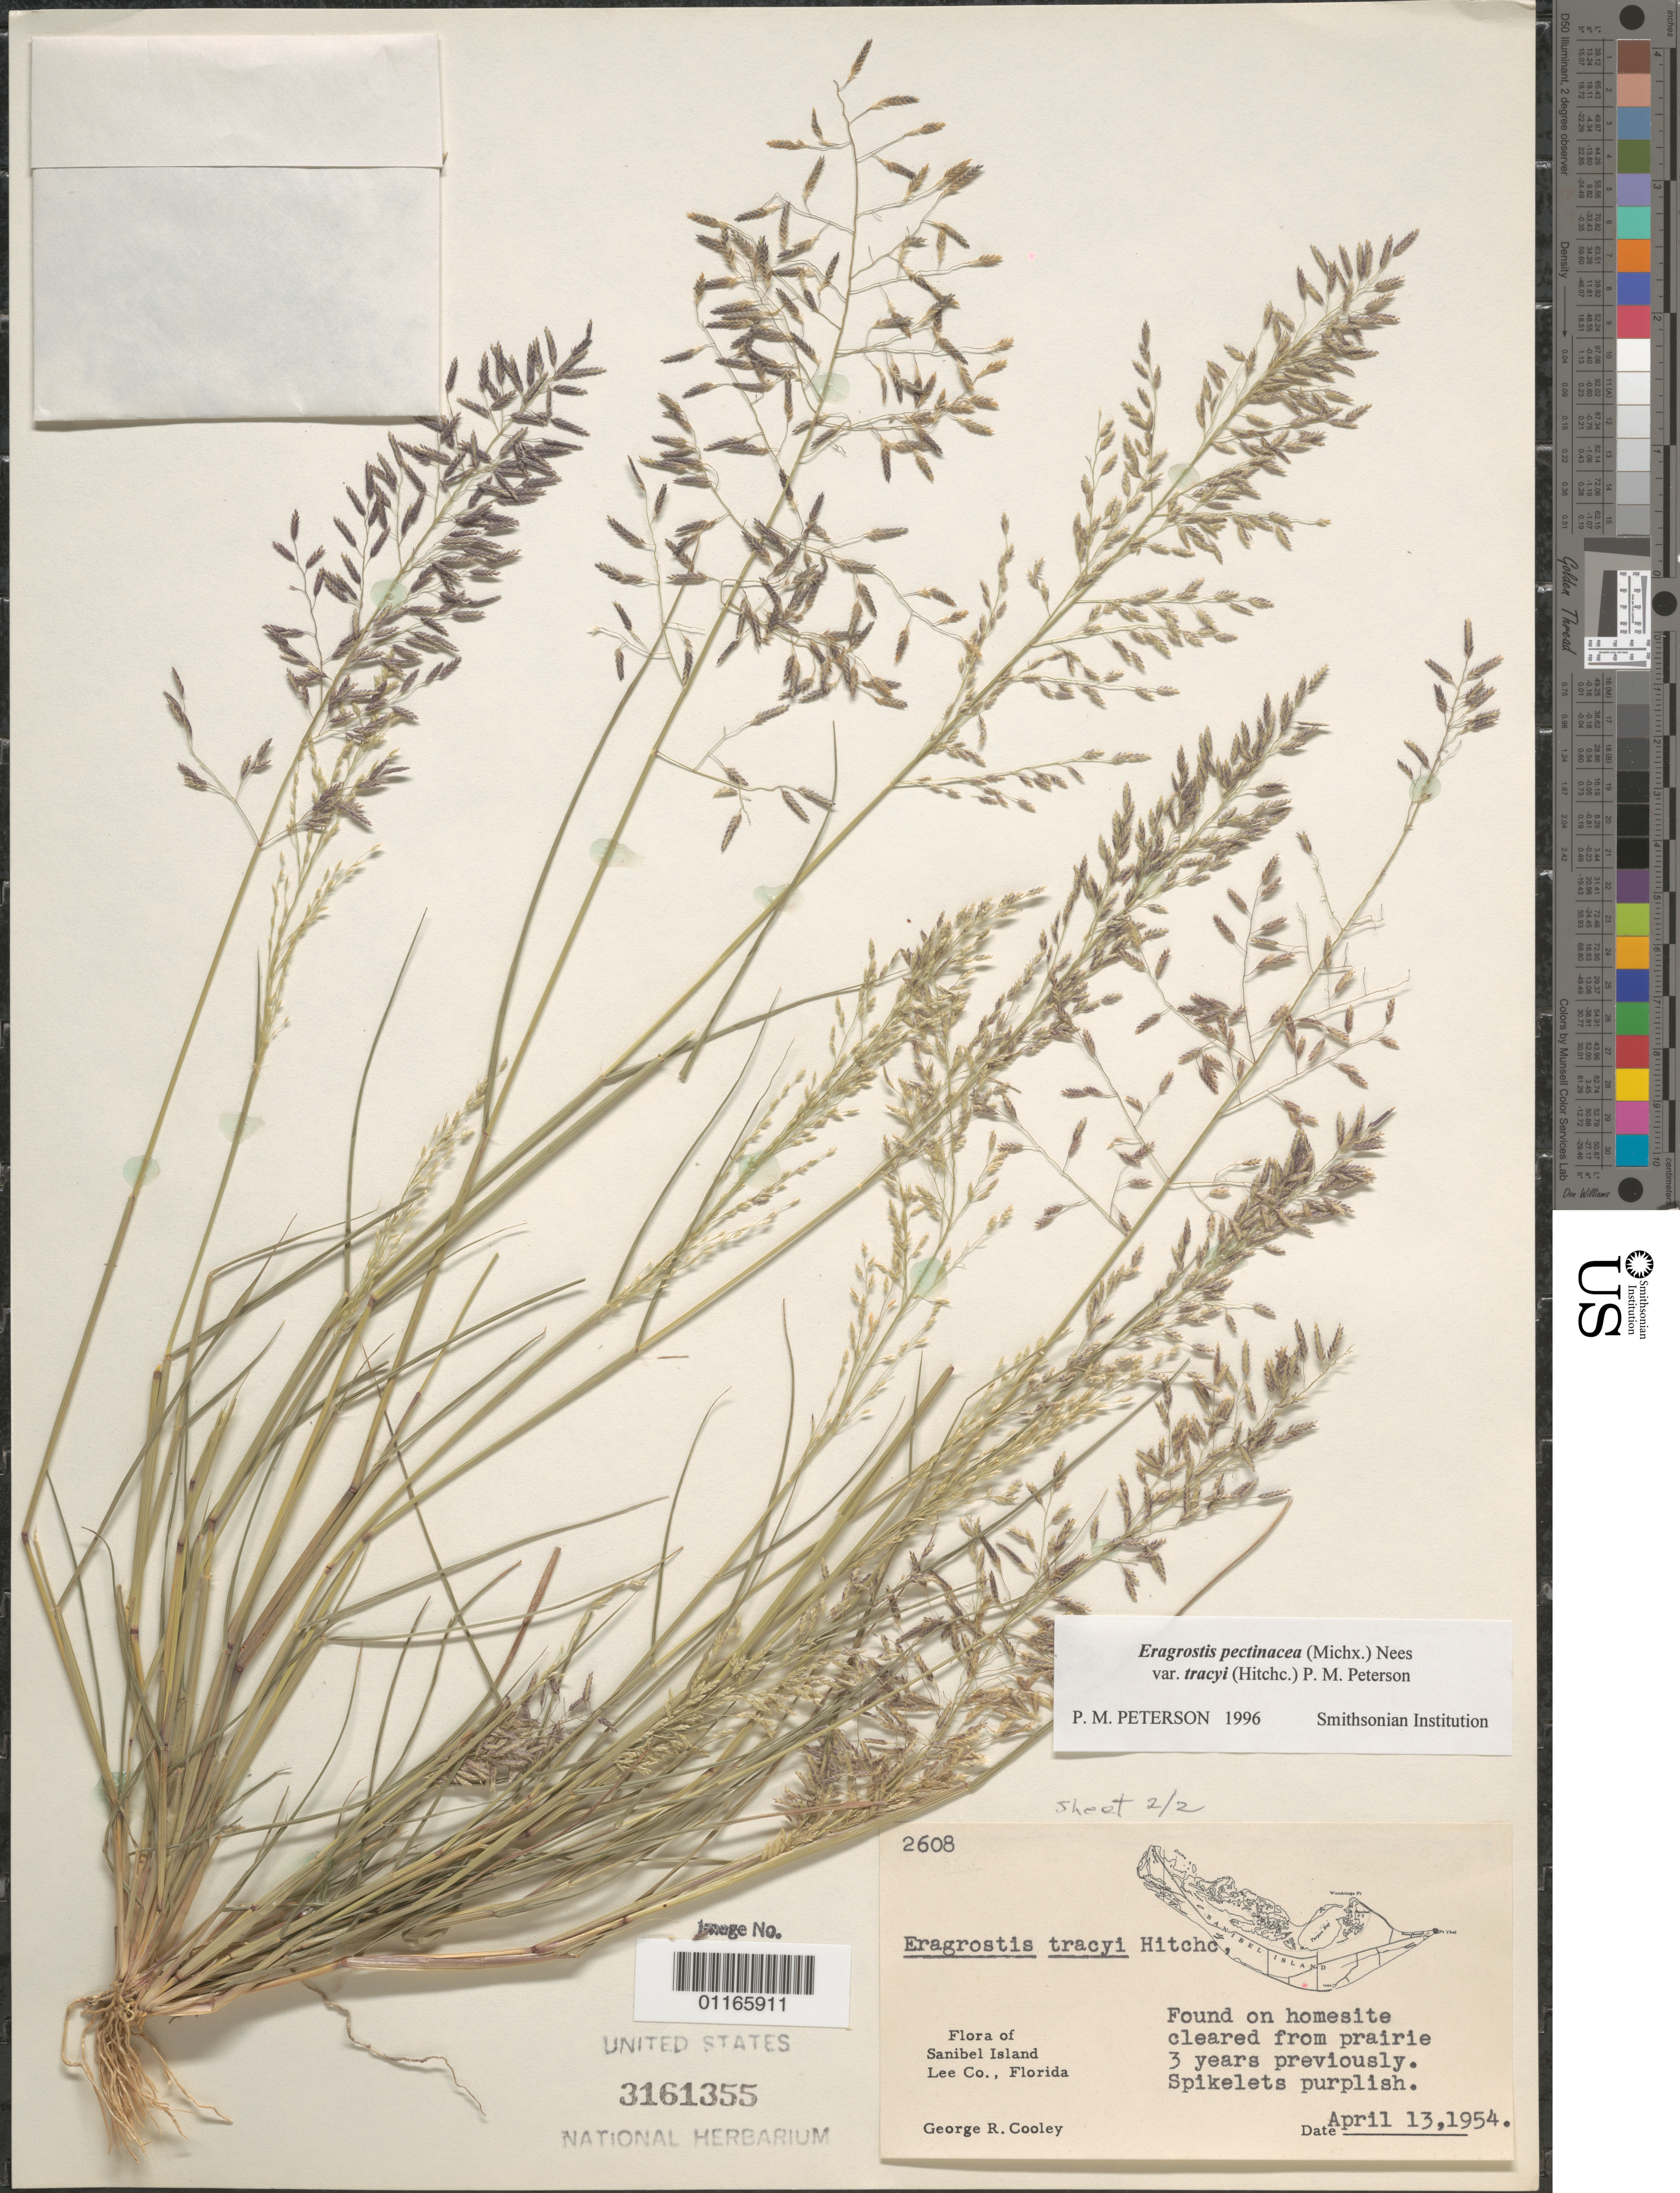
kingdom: Plantae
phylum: Tracheophyta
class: Liliopsida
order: Poales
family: Poaceae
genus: Eragrostis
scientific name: Eragrostis pectinacea var. tracyi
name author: (Hitchc.) P.M. Peterson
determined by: Peterson, Paul M., (BOT), Smithsonian Institution - National Museum of Natural History (UNITED STATES)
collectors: G. R. Cooley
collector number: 2608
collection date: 1954-04-13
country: United States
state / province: Florida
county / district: Lee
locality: Sanibel Island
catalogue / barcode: US 3161355